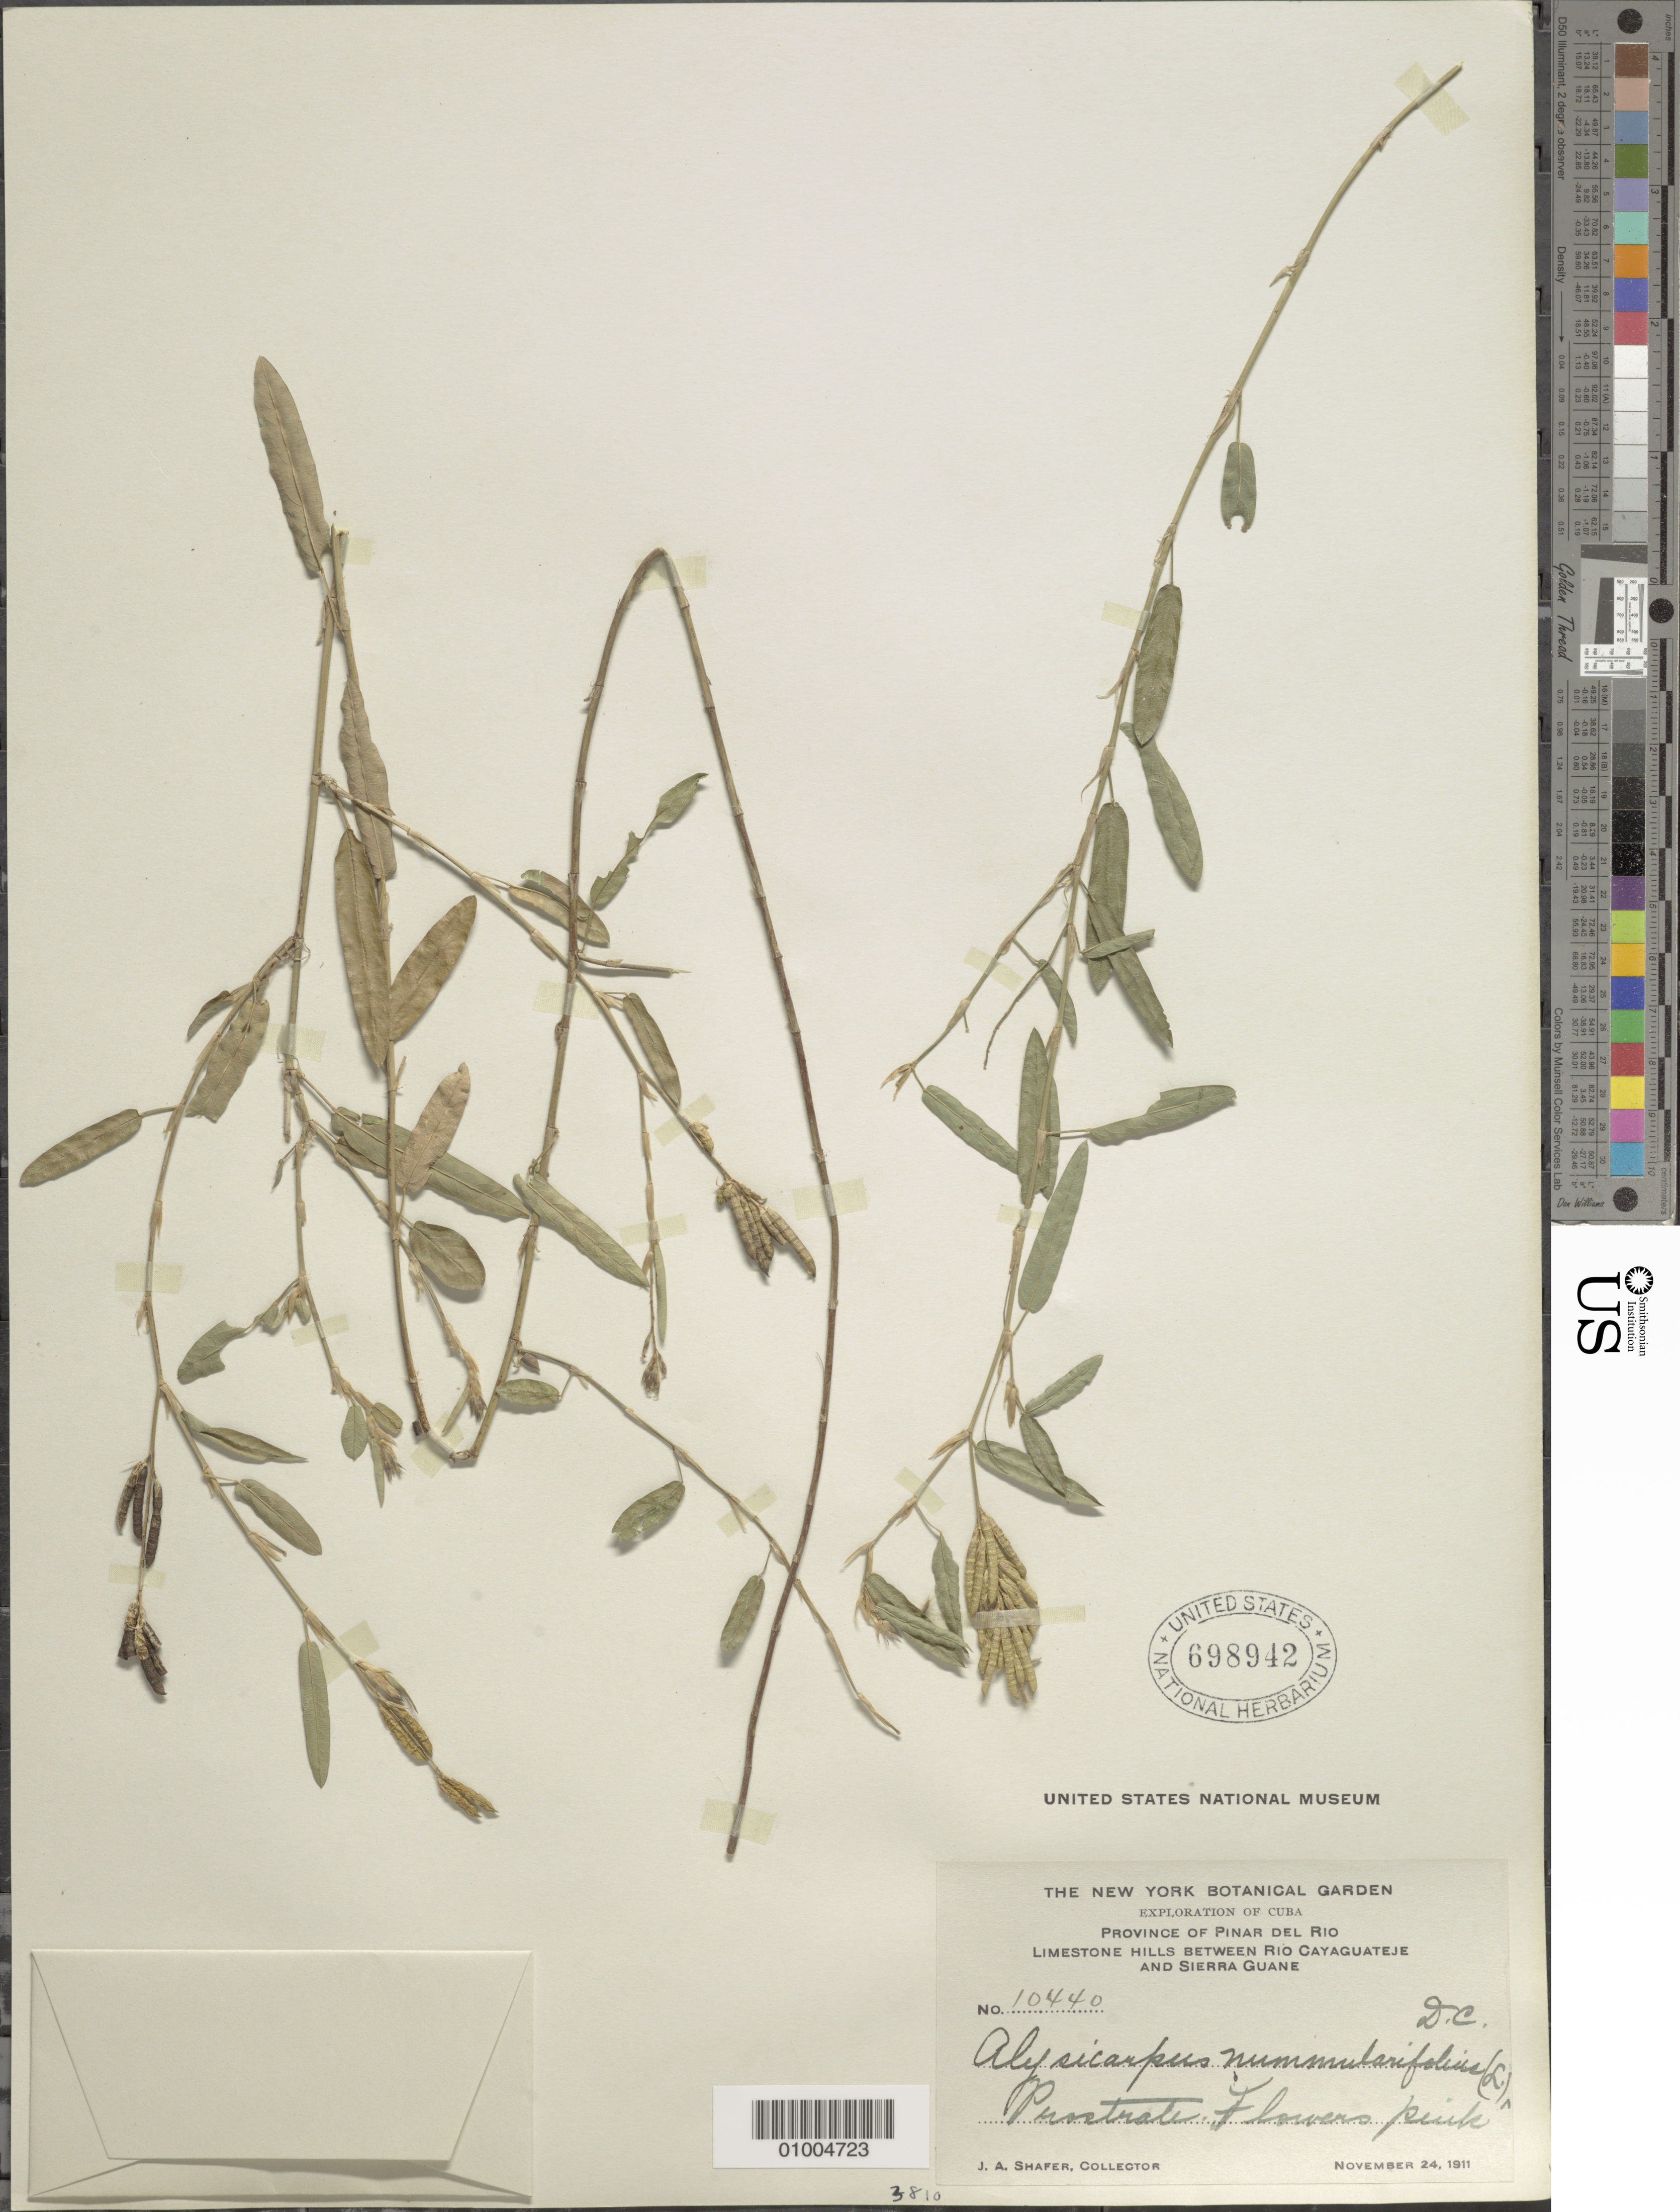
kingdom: Plantae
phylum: Tracheophyta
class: Magnoliopsida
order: Fabales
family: Fabaceae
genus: Alysicarpus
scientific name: Alysicarpus vaginalis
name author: (L.) DC.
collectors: J. A. Shafer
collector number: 10440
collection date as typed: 24 Nov 1911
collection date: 1911-11-24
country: Cuba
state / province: Pinar del Rio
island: Cuba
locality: Pinar del Rio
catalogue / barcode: US 698942